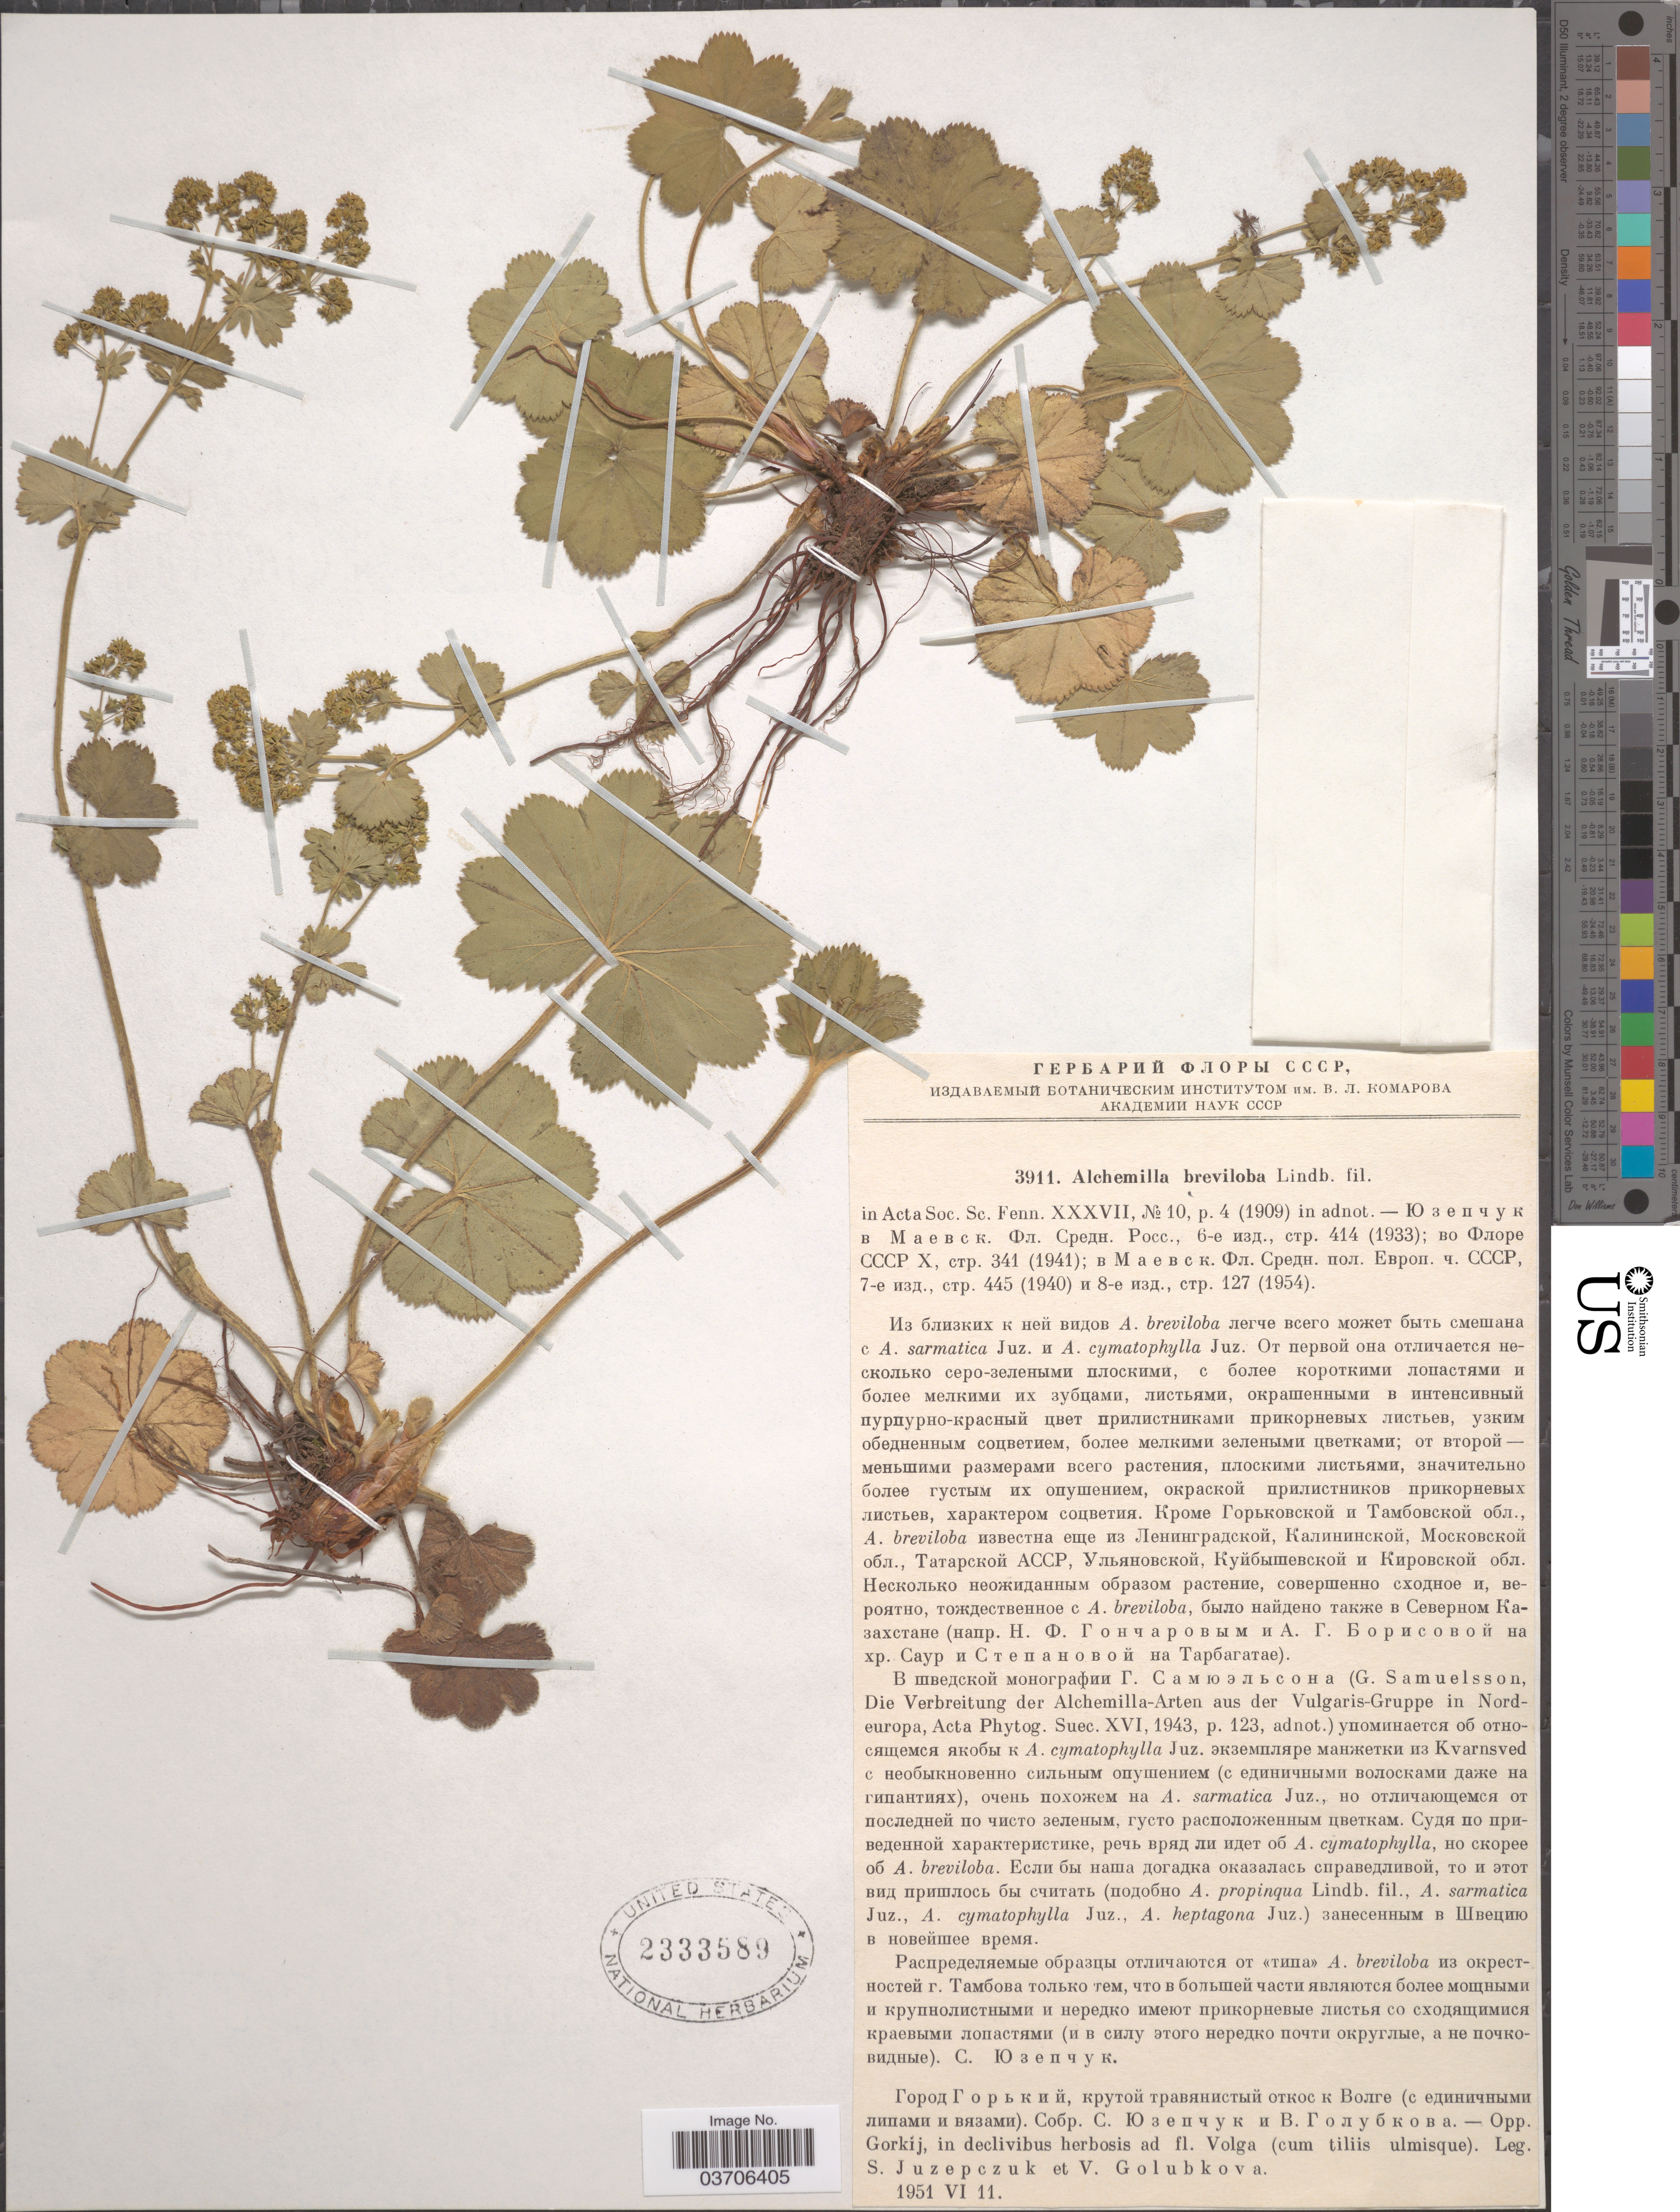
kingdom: Plantae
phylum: Tracheophyta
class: Magnoliopsida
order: Rosales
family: Rosaceae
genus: Alchemilla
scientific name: Alchemilla breviloba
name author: H. Lindb.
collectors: S. V. Juzepczuk & V. F. Golubkova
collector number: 3911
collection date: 1951-06-11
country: Russian Federation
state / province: Nizhny Novgorod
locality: Opp. Gorkij, in declivibus herbosis ad. fl. Volga (cum tiliis ulmisque).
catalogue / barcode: US 2333589